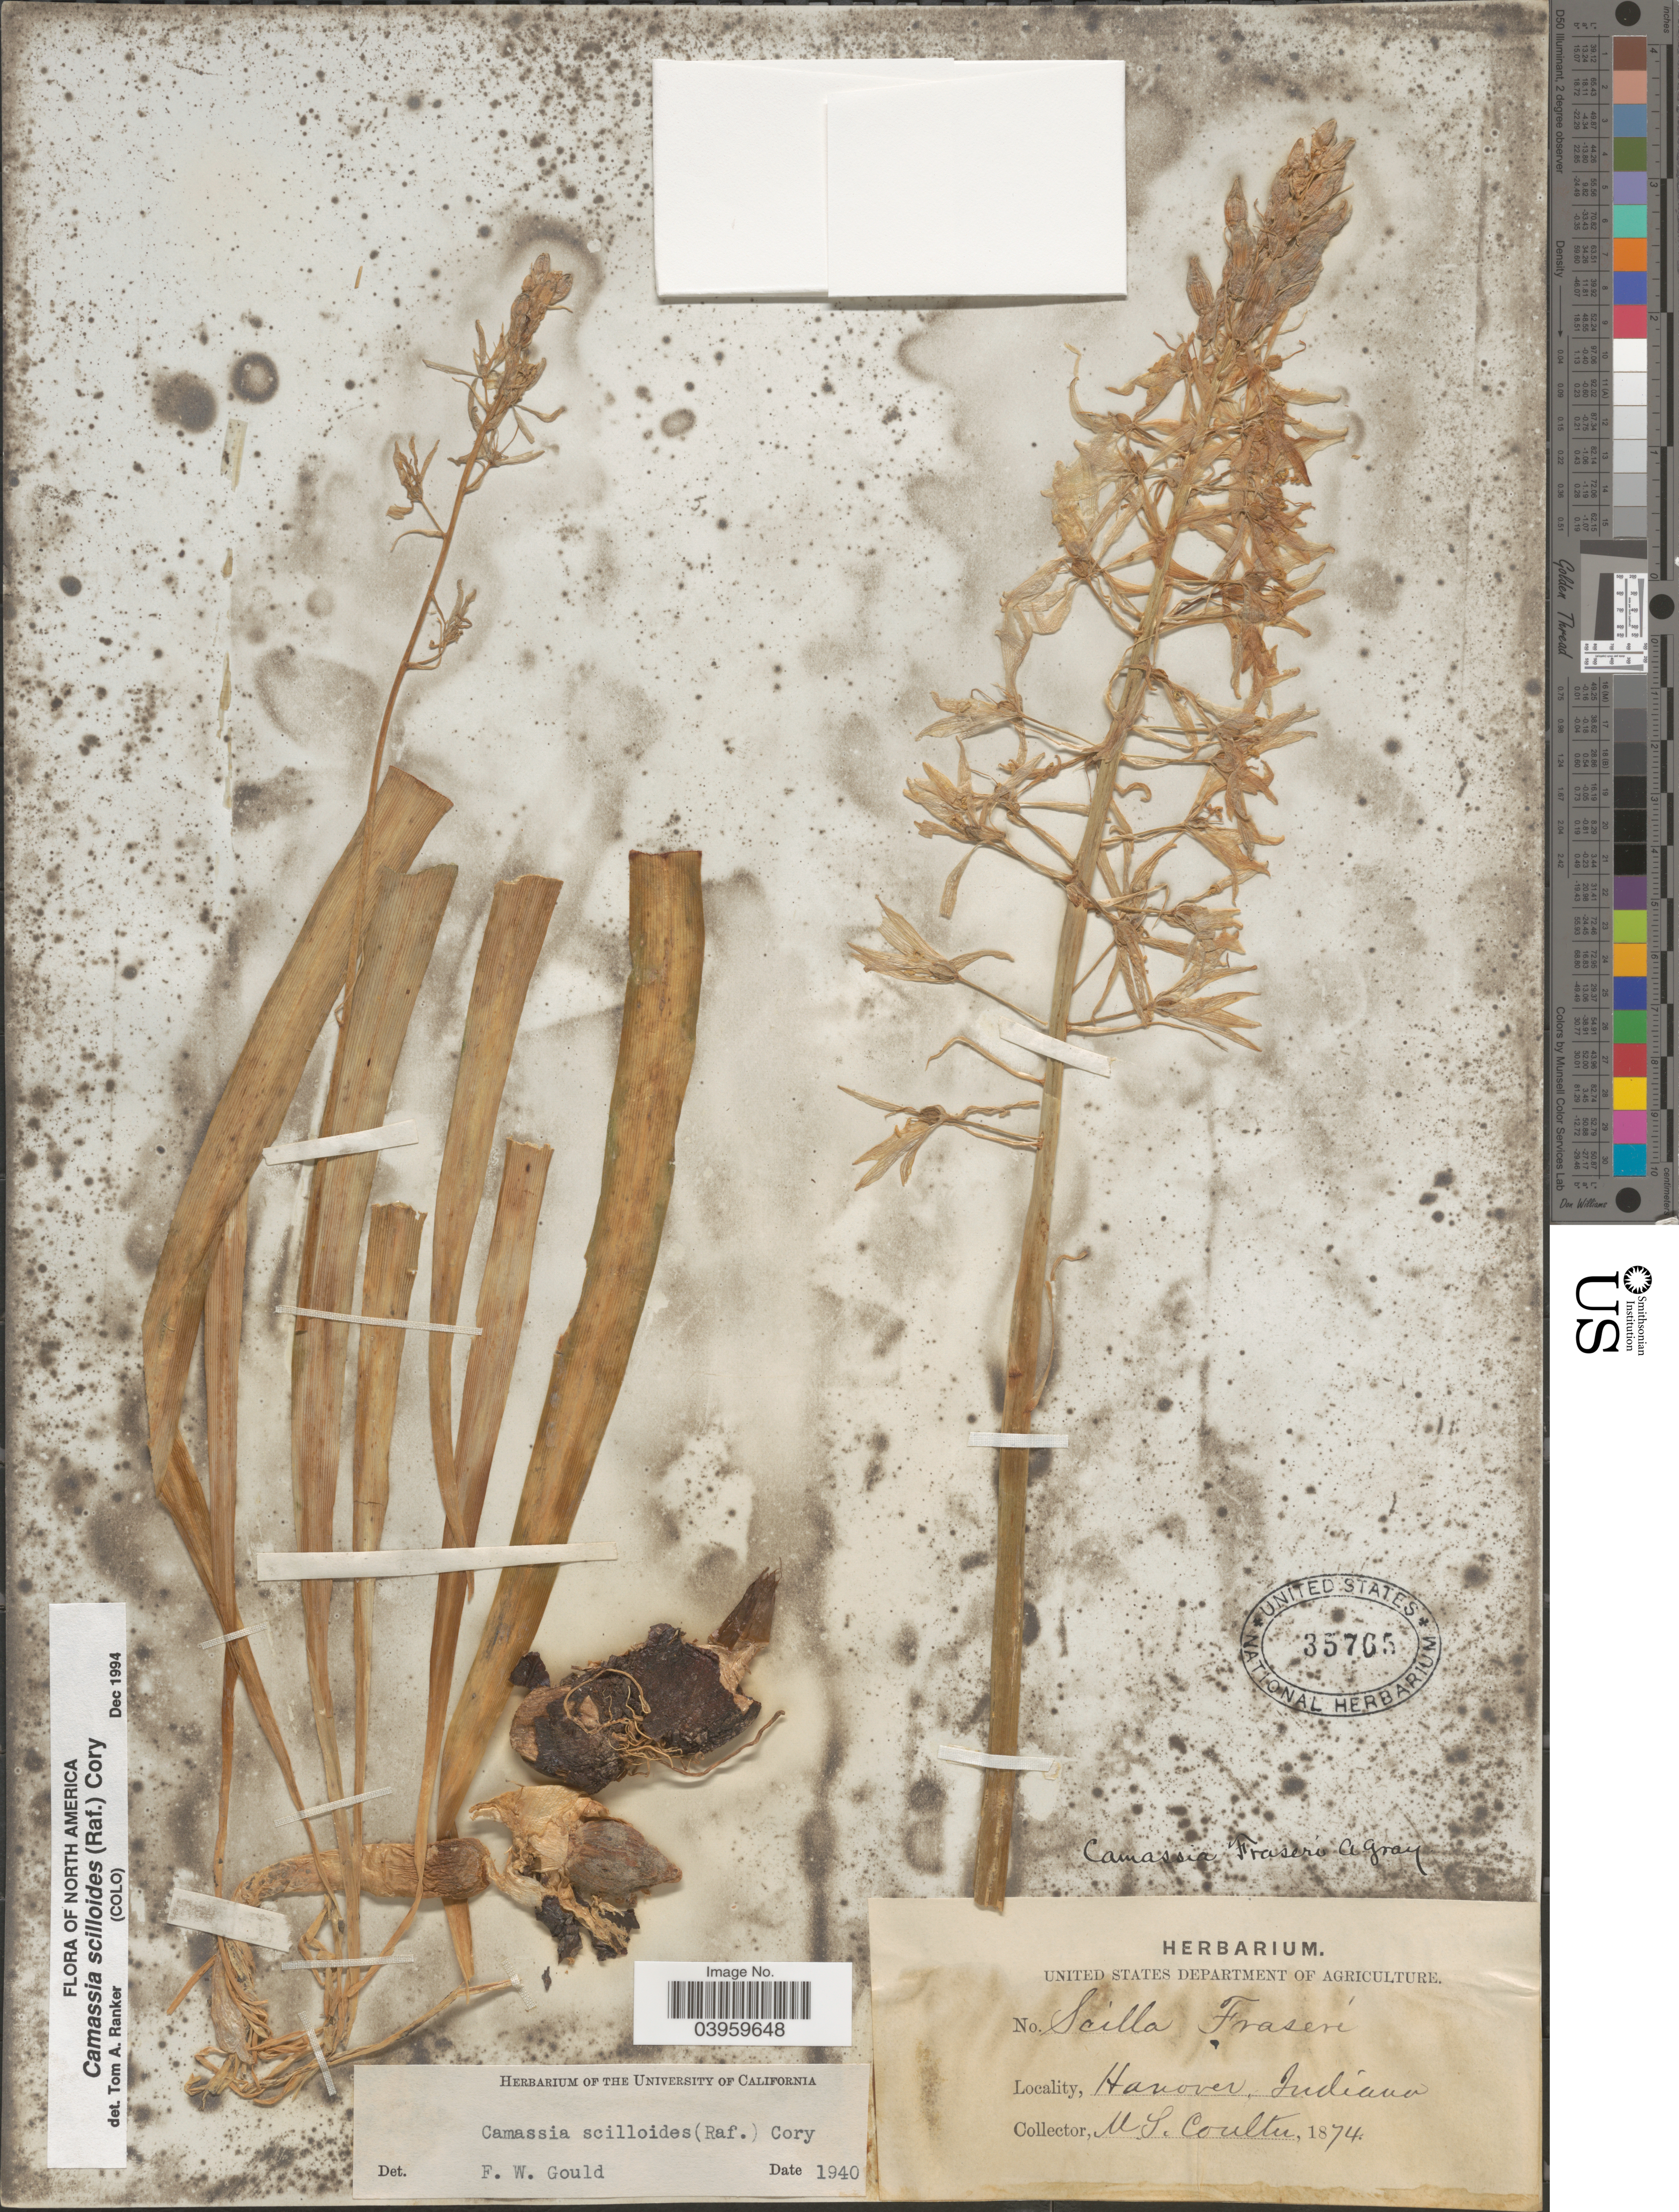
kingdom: Plantae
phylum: Tracheophyta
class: Liliopsida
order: Asparagales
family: Asparagaceae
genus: Camassia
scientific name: Camassia scilloides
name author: (Raf.) Cory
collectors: M. Coulter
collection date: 1874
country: United States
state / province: Indiana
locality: Hanover.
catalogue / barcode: US 35765